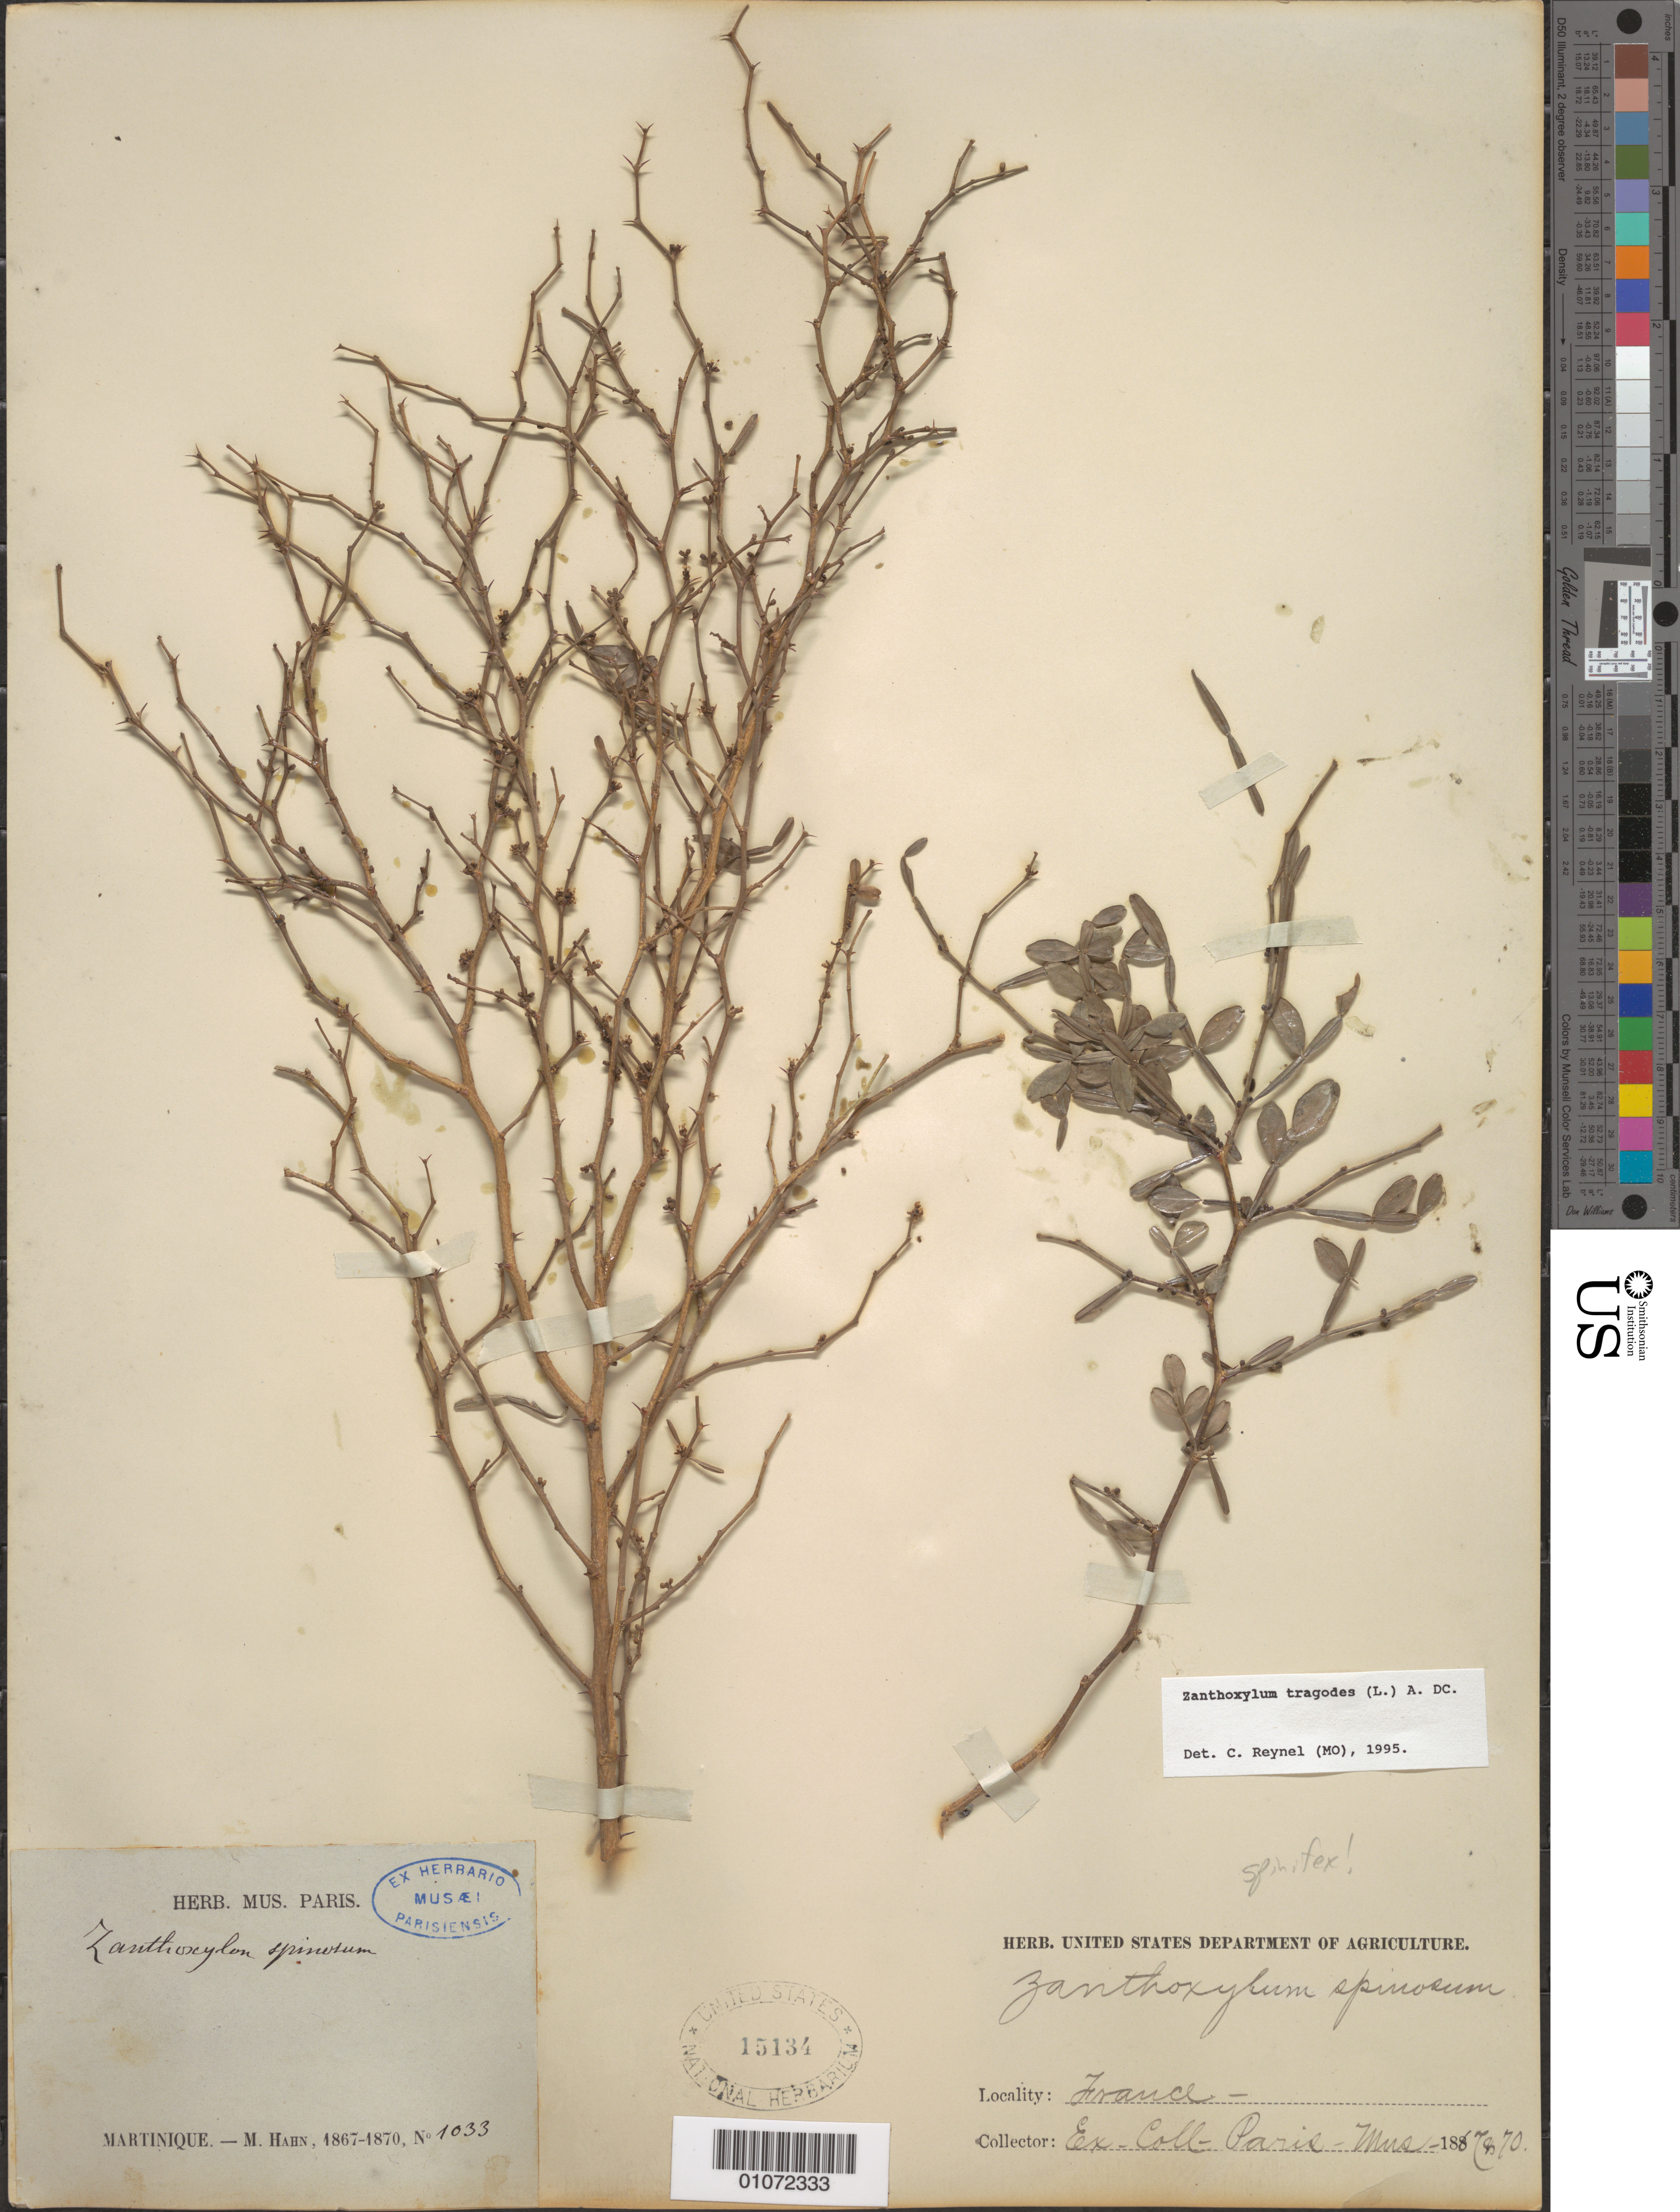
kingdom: Plantae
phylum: Tracheophyta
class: Magnoliopsida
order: Sapindales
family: Rutaceae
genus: Zanthoxylum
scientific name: Zanthoxylum tragodes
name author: (L.) DC.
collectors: M. Hahn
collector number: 1033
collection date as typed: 1867 to -- --- 1870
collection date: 1867/1870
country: Martinique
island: Martinique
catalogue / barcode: US 15134